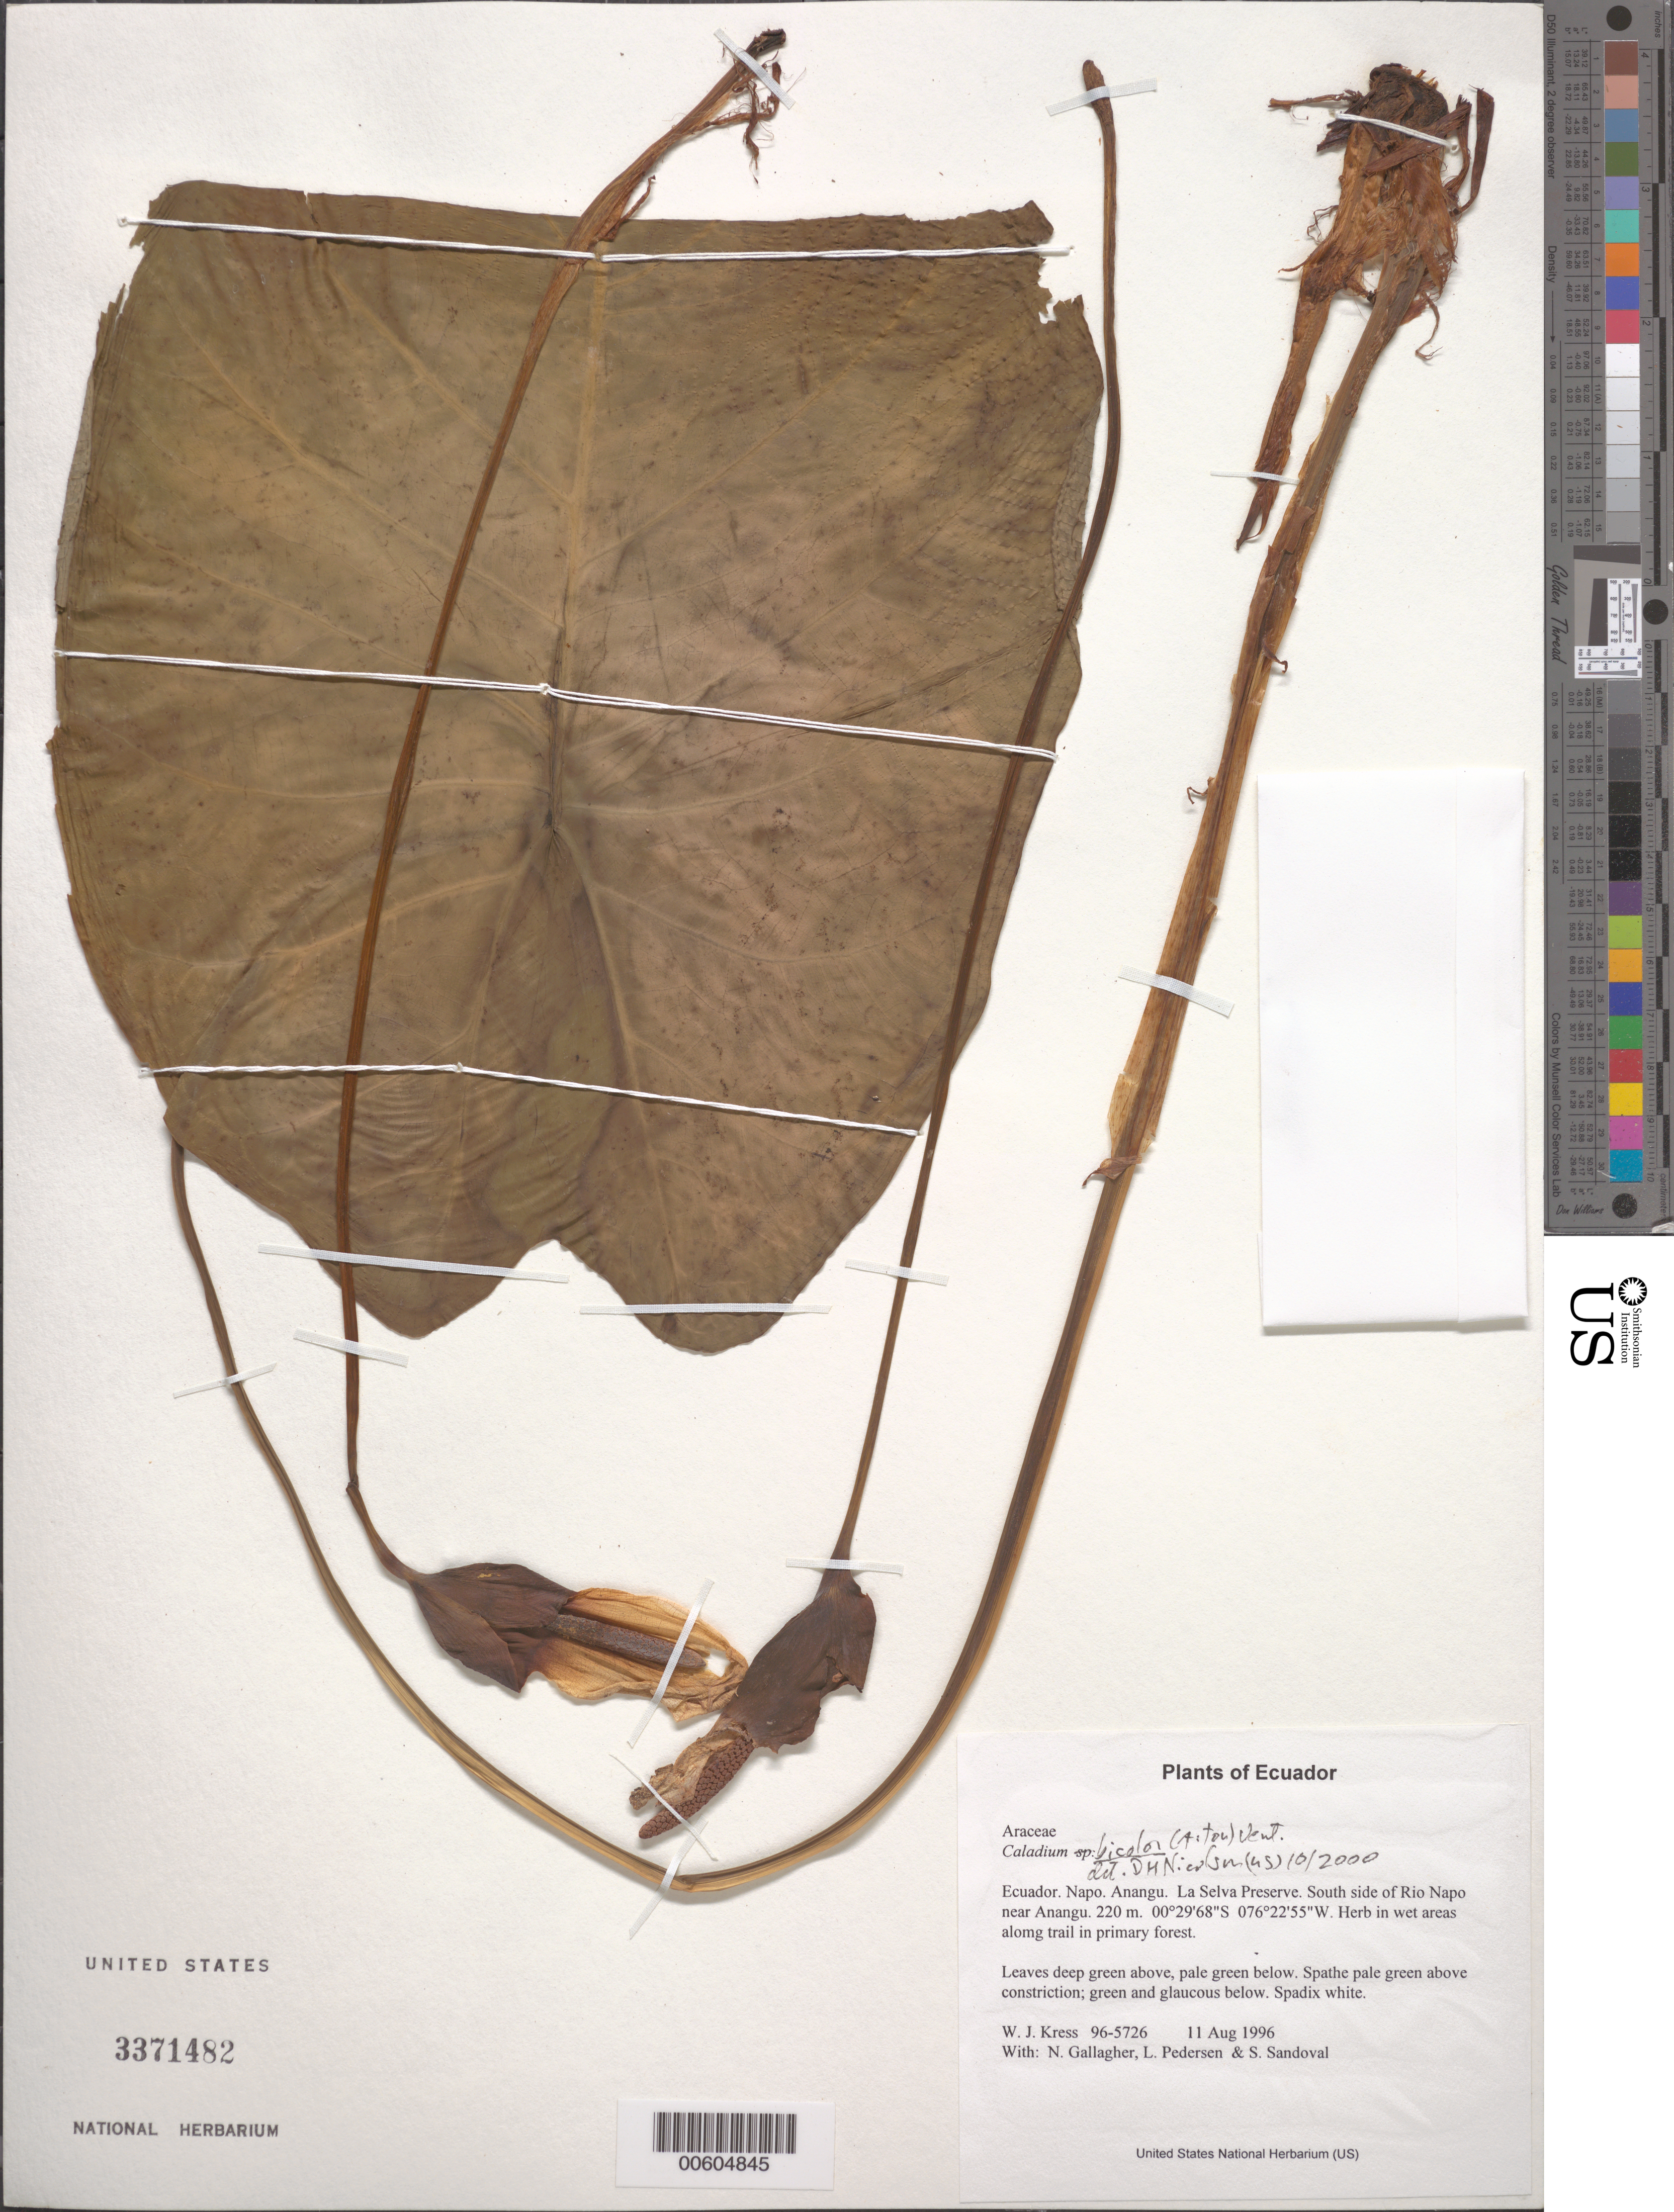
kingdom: Plantae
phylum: Tracheophyta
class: Liliopsida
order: Alismatales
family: Araceae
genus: Caladium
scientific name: Caladium bicolor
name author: (Aiton) Vent.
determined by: Nicolson, Dan H.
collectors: W. J. Kress, N. L. Gallagher, L. Pedersen & S. Sandoval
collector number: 96-5726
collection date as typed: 11 Aug 1996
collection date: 1996-08-11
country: Ecuador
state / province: Napo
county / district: Anangu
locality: La Selva Preserve. South side of Rio Napo near Anangu.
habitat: Herb in wet areas alomg trail in primary forest.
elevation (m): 220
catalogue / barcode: US 3371482